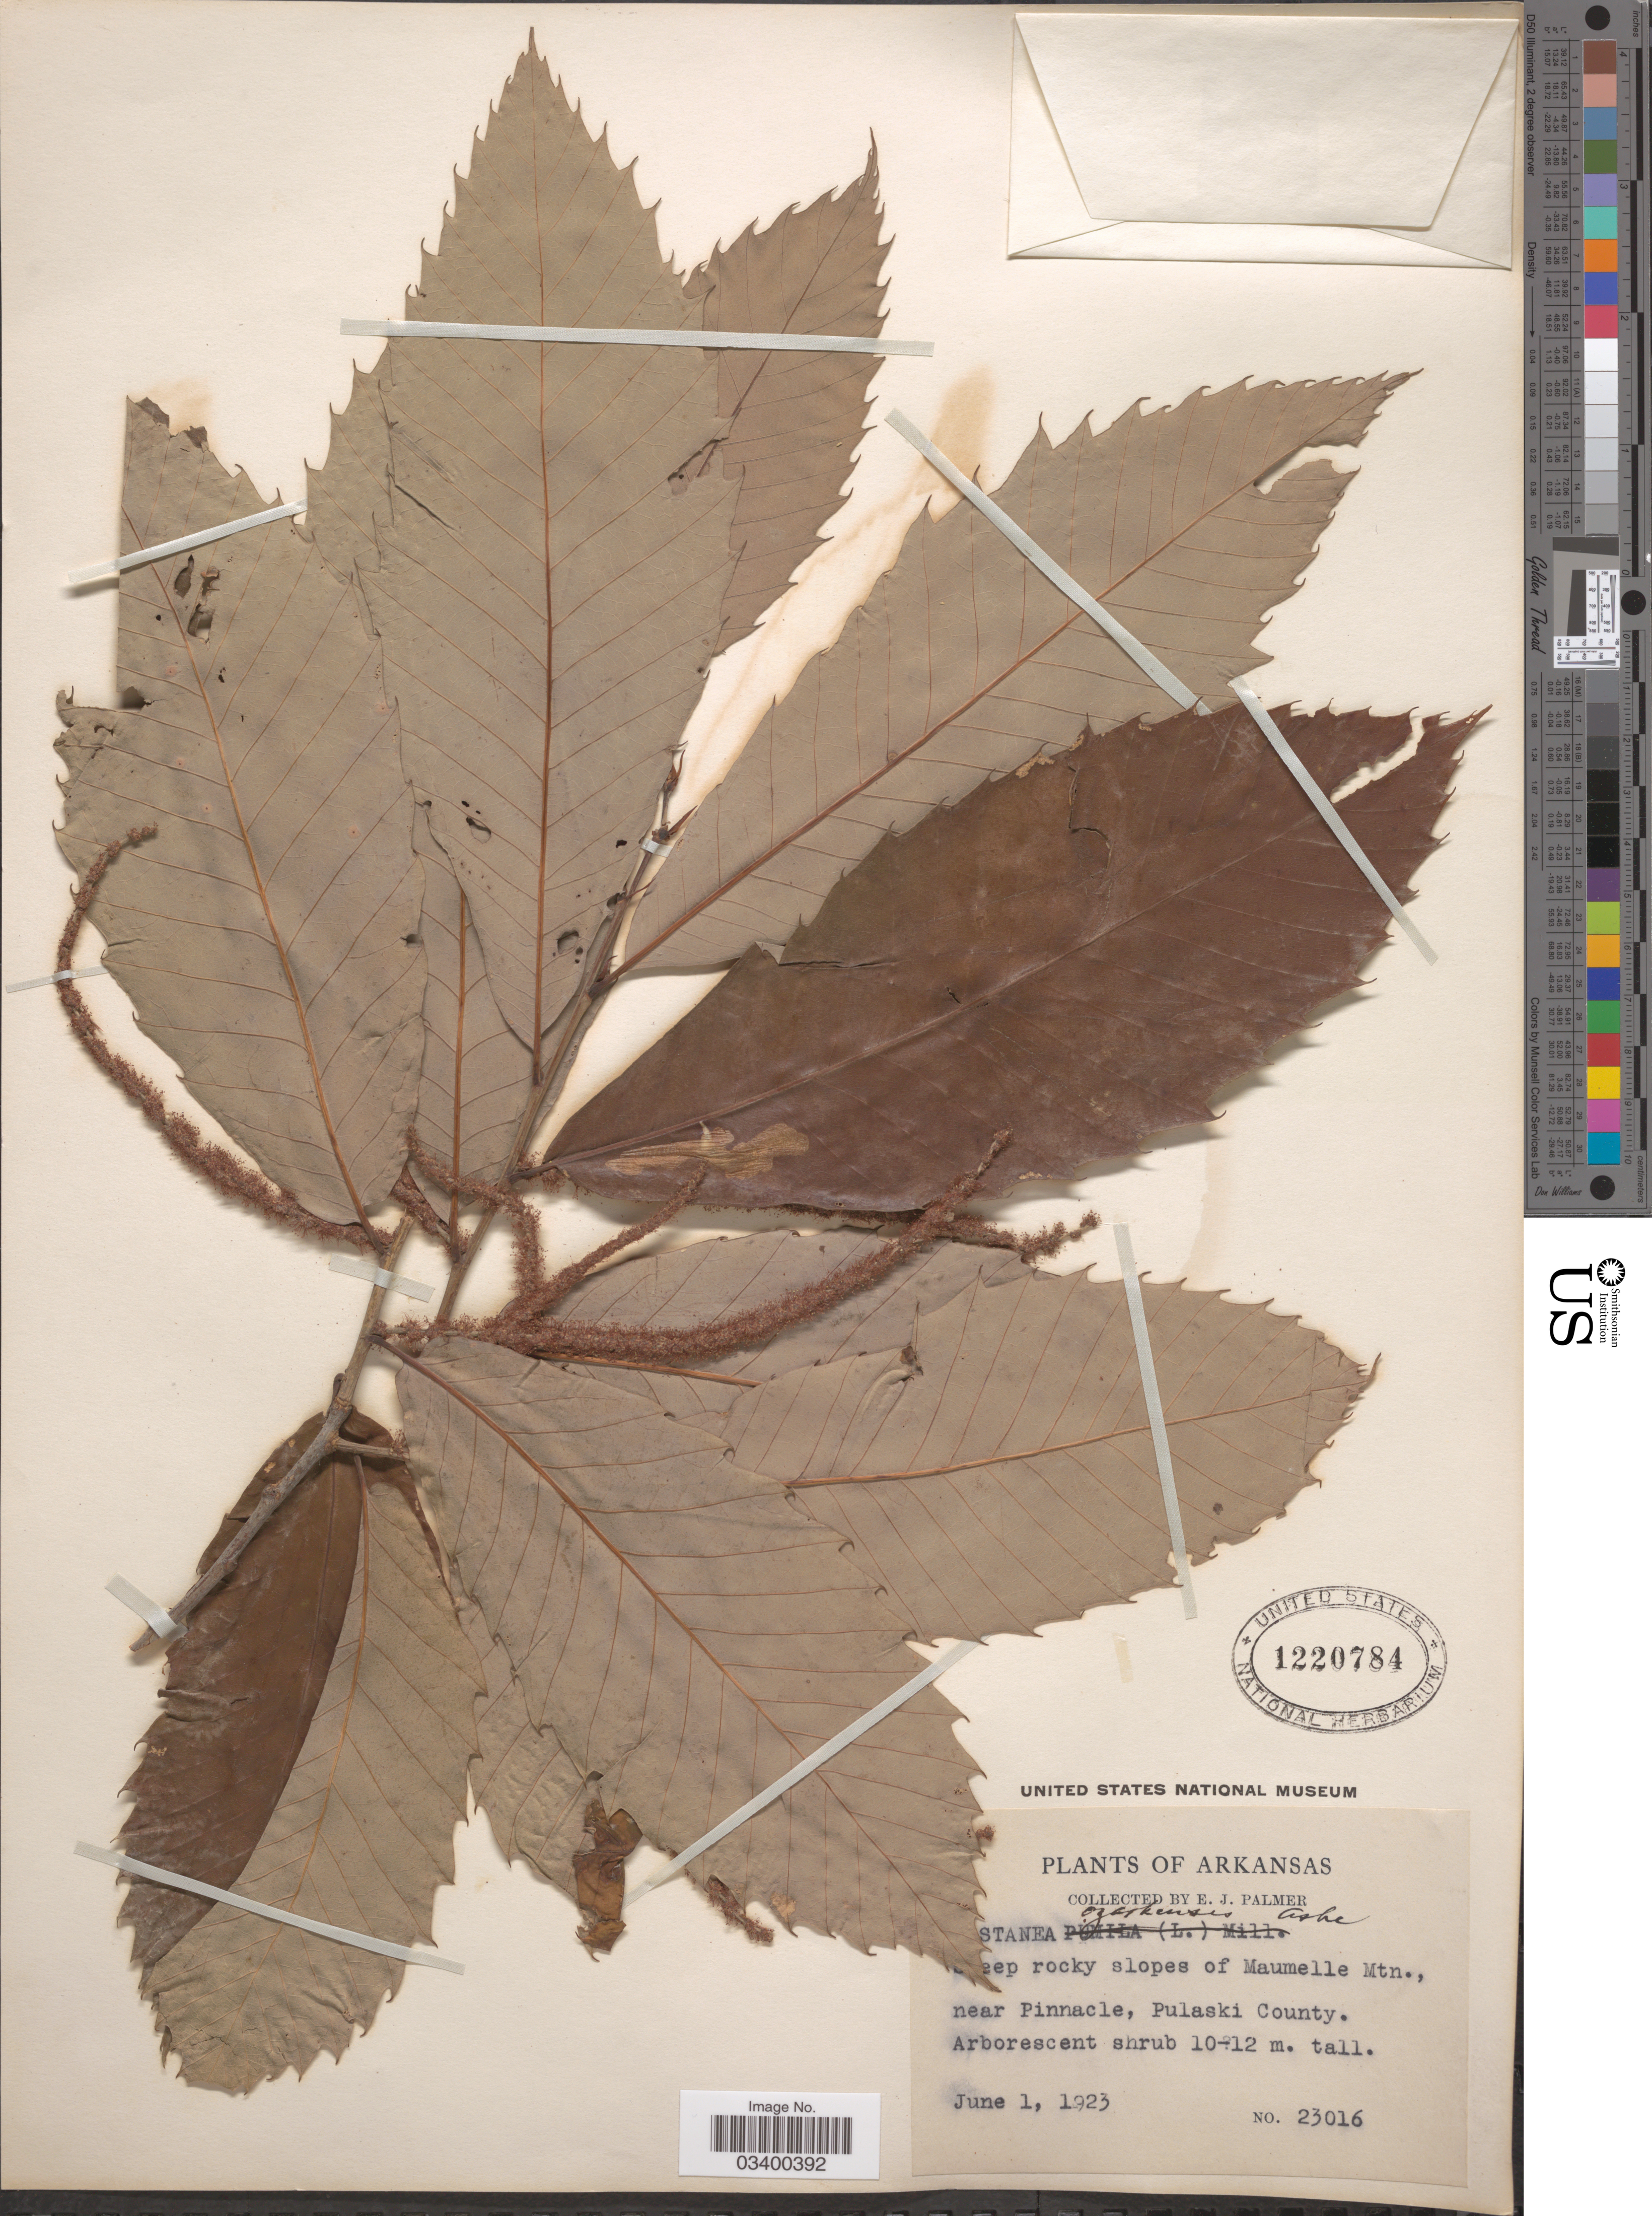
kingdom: Plantae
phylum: Tracheophyta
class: Magnoliopsida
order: Fagales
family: Fagaceae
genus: Castanea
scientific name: Castanea ozarkensis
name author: Ashe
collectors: E. J. Palmer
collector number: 23016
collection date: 1923-06-01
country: United States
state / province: Arkansas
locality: Slopes of Maumelle Mtn., near Pinnacle, Pulaski County.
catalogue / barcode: US 1220784